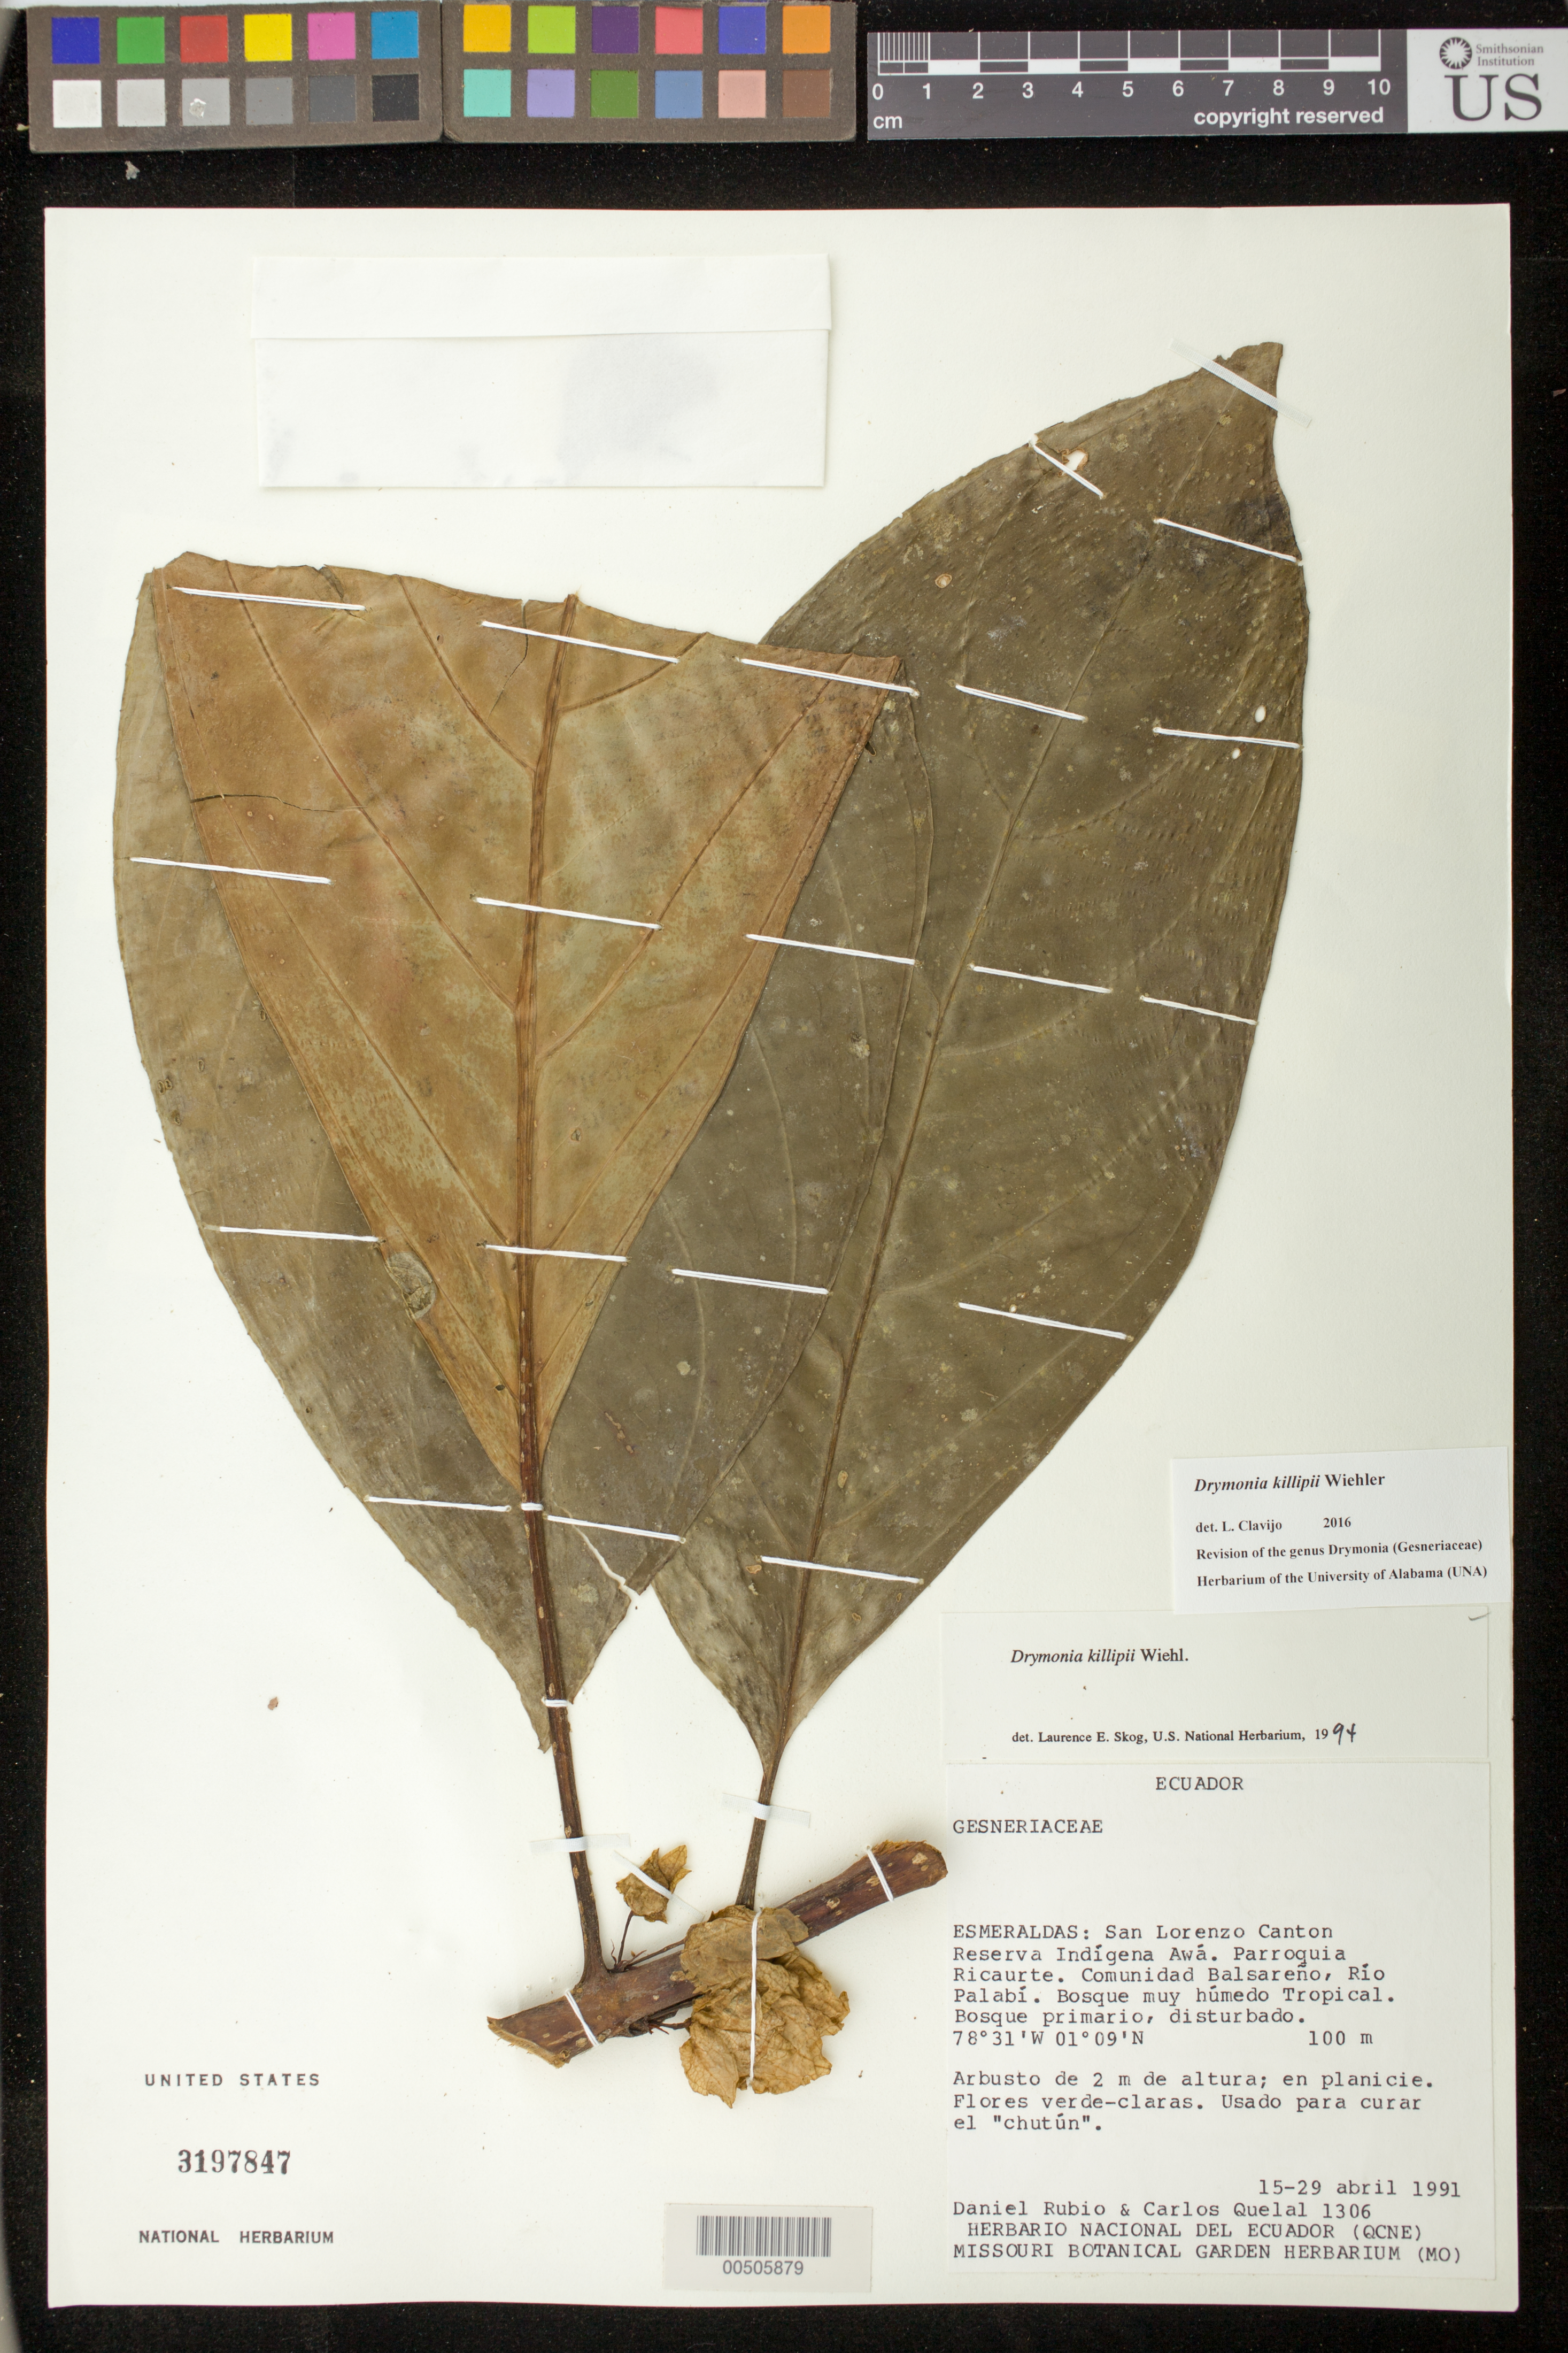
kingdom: Plantae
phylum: Tracheophyta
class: Magnoliopsida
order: Lamiales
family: Gesneriaceae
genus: Drymonia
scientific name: Drymonia killipii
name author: Wiehler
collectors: D. Rubio & C. Quelal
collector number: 1306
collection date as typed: Apr 1991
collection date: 1991-04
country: Ecuador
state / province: Esmeraldas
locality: San Lorenzo Canton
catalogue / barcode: US 3197847